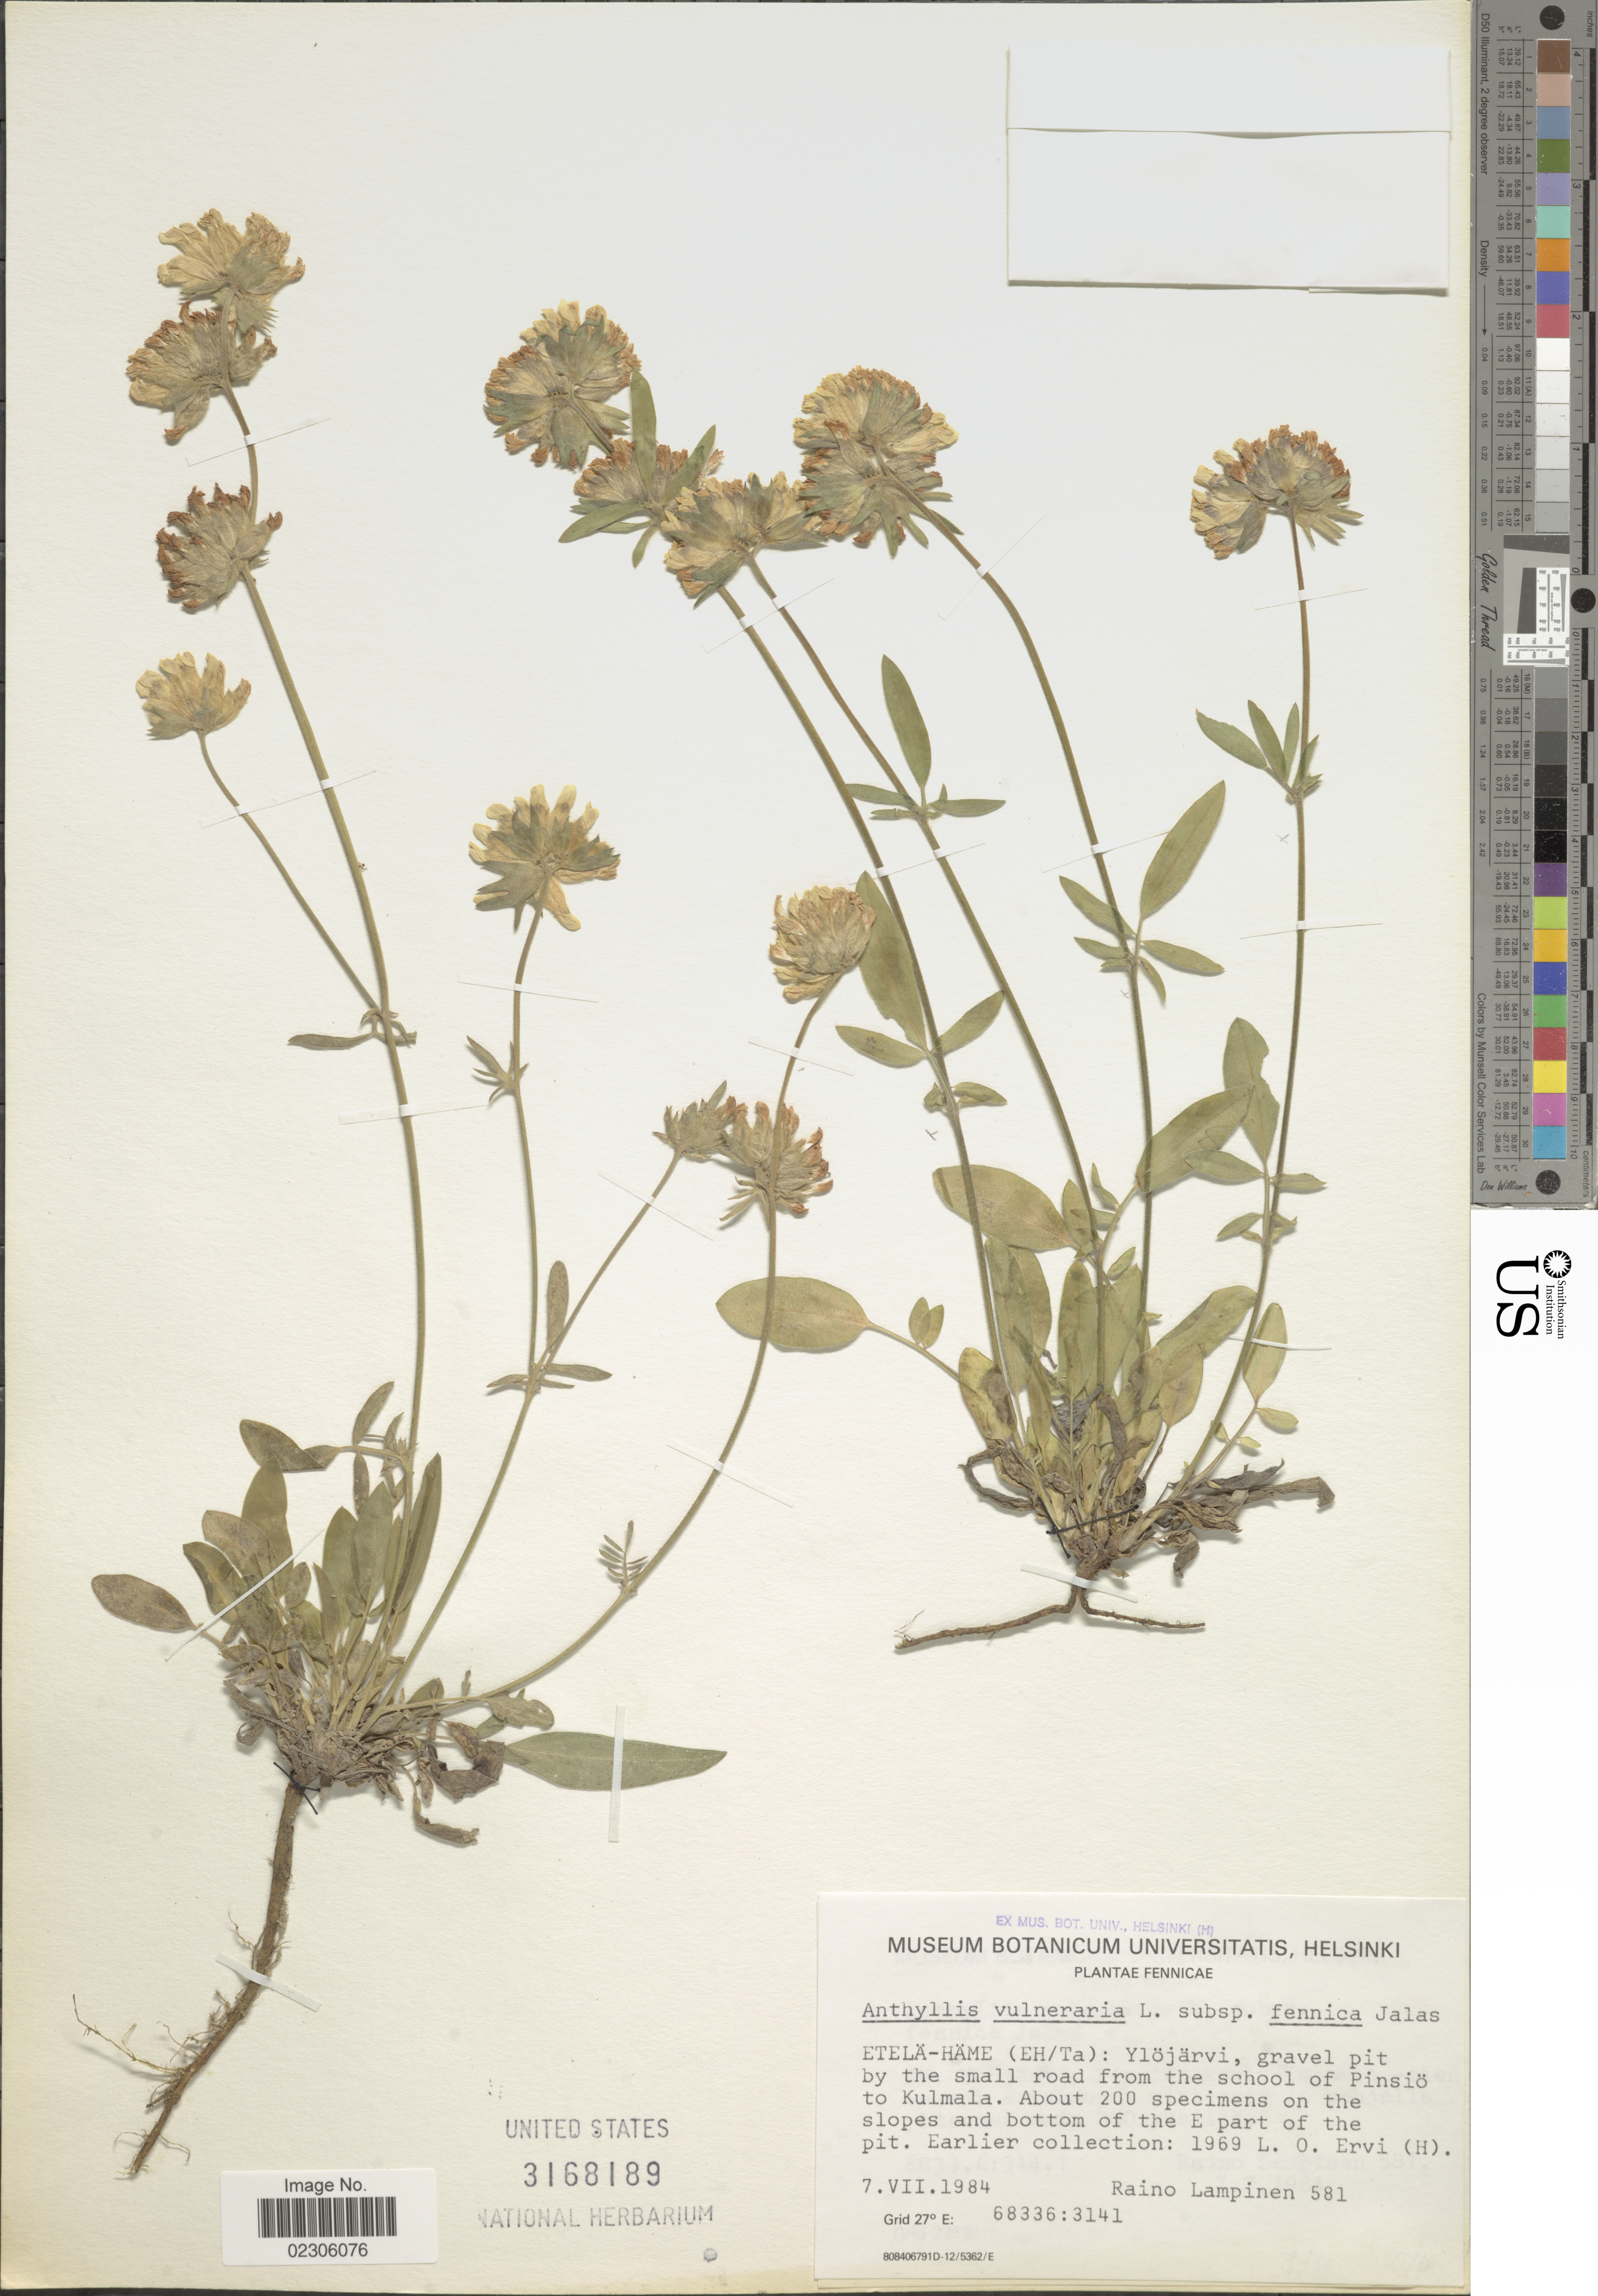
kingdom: Plantae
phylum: Tracheophyta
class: Magnoliopsida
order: Fabales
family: Fabaceae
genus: Anthyllis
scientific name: Anthyllis vulneraria subsp. fennica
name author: (Jalas) Cullen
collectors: R. Lampinen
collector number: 581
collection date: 1984-07-07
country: Finland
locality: Fennicae, Etela-Hame (Eh/Ta), Ylojarvi, gravel pit by the small road from the school of Pinsio to Kulmala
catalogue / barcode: US 3168189